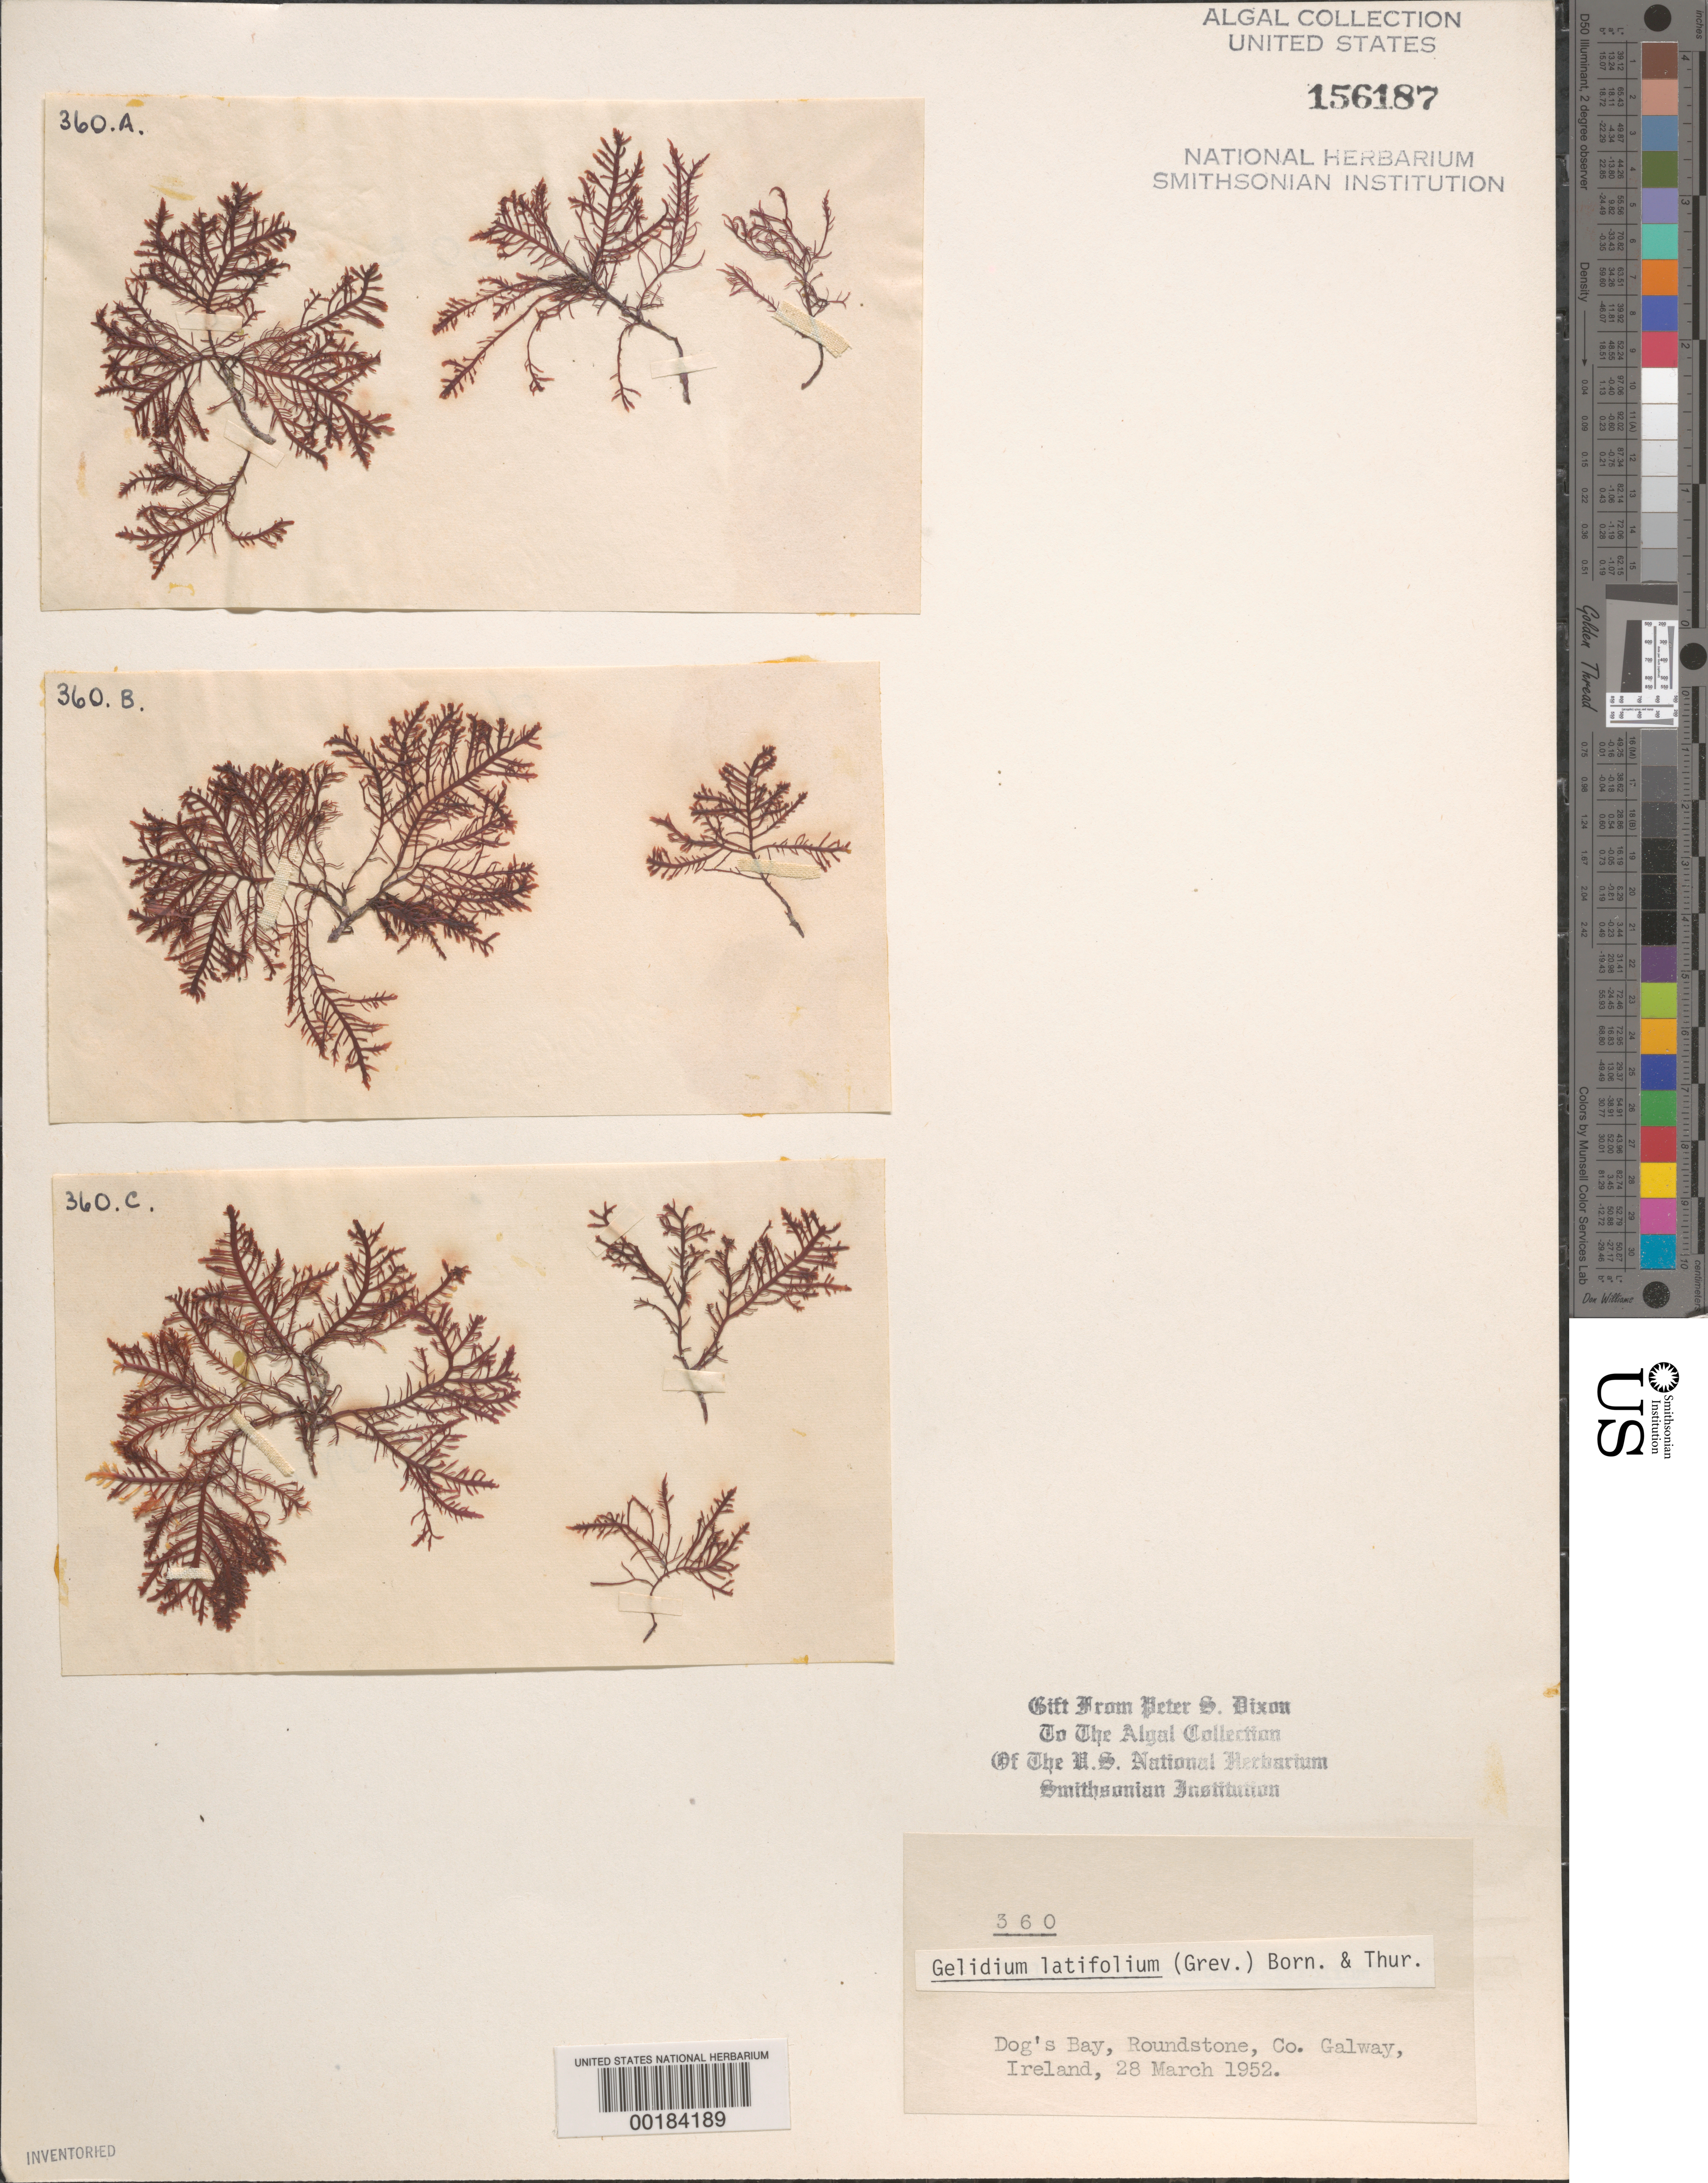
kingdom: Plantae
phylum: Rhodophyta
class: Florideophyceae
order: Gelidiales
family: Gelidiaceae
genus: Gelidium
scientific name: Gelidium spinosum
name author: (S.G. Gmel.) P.C. Silva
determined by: Algae name updating Project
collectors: P. S. Dixon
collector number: PSD 360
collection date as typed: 28 Mar 1952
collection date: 1952-03-28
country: Ireland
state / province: Connaught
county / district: Galway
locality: Dog's Bay, Roundstone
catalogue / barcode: US 156187